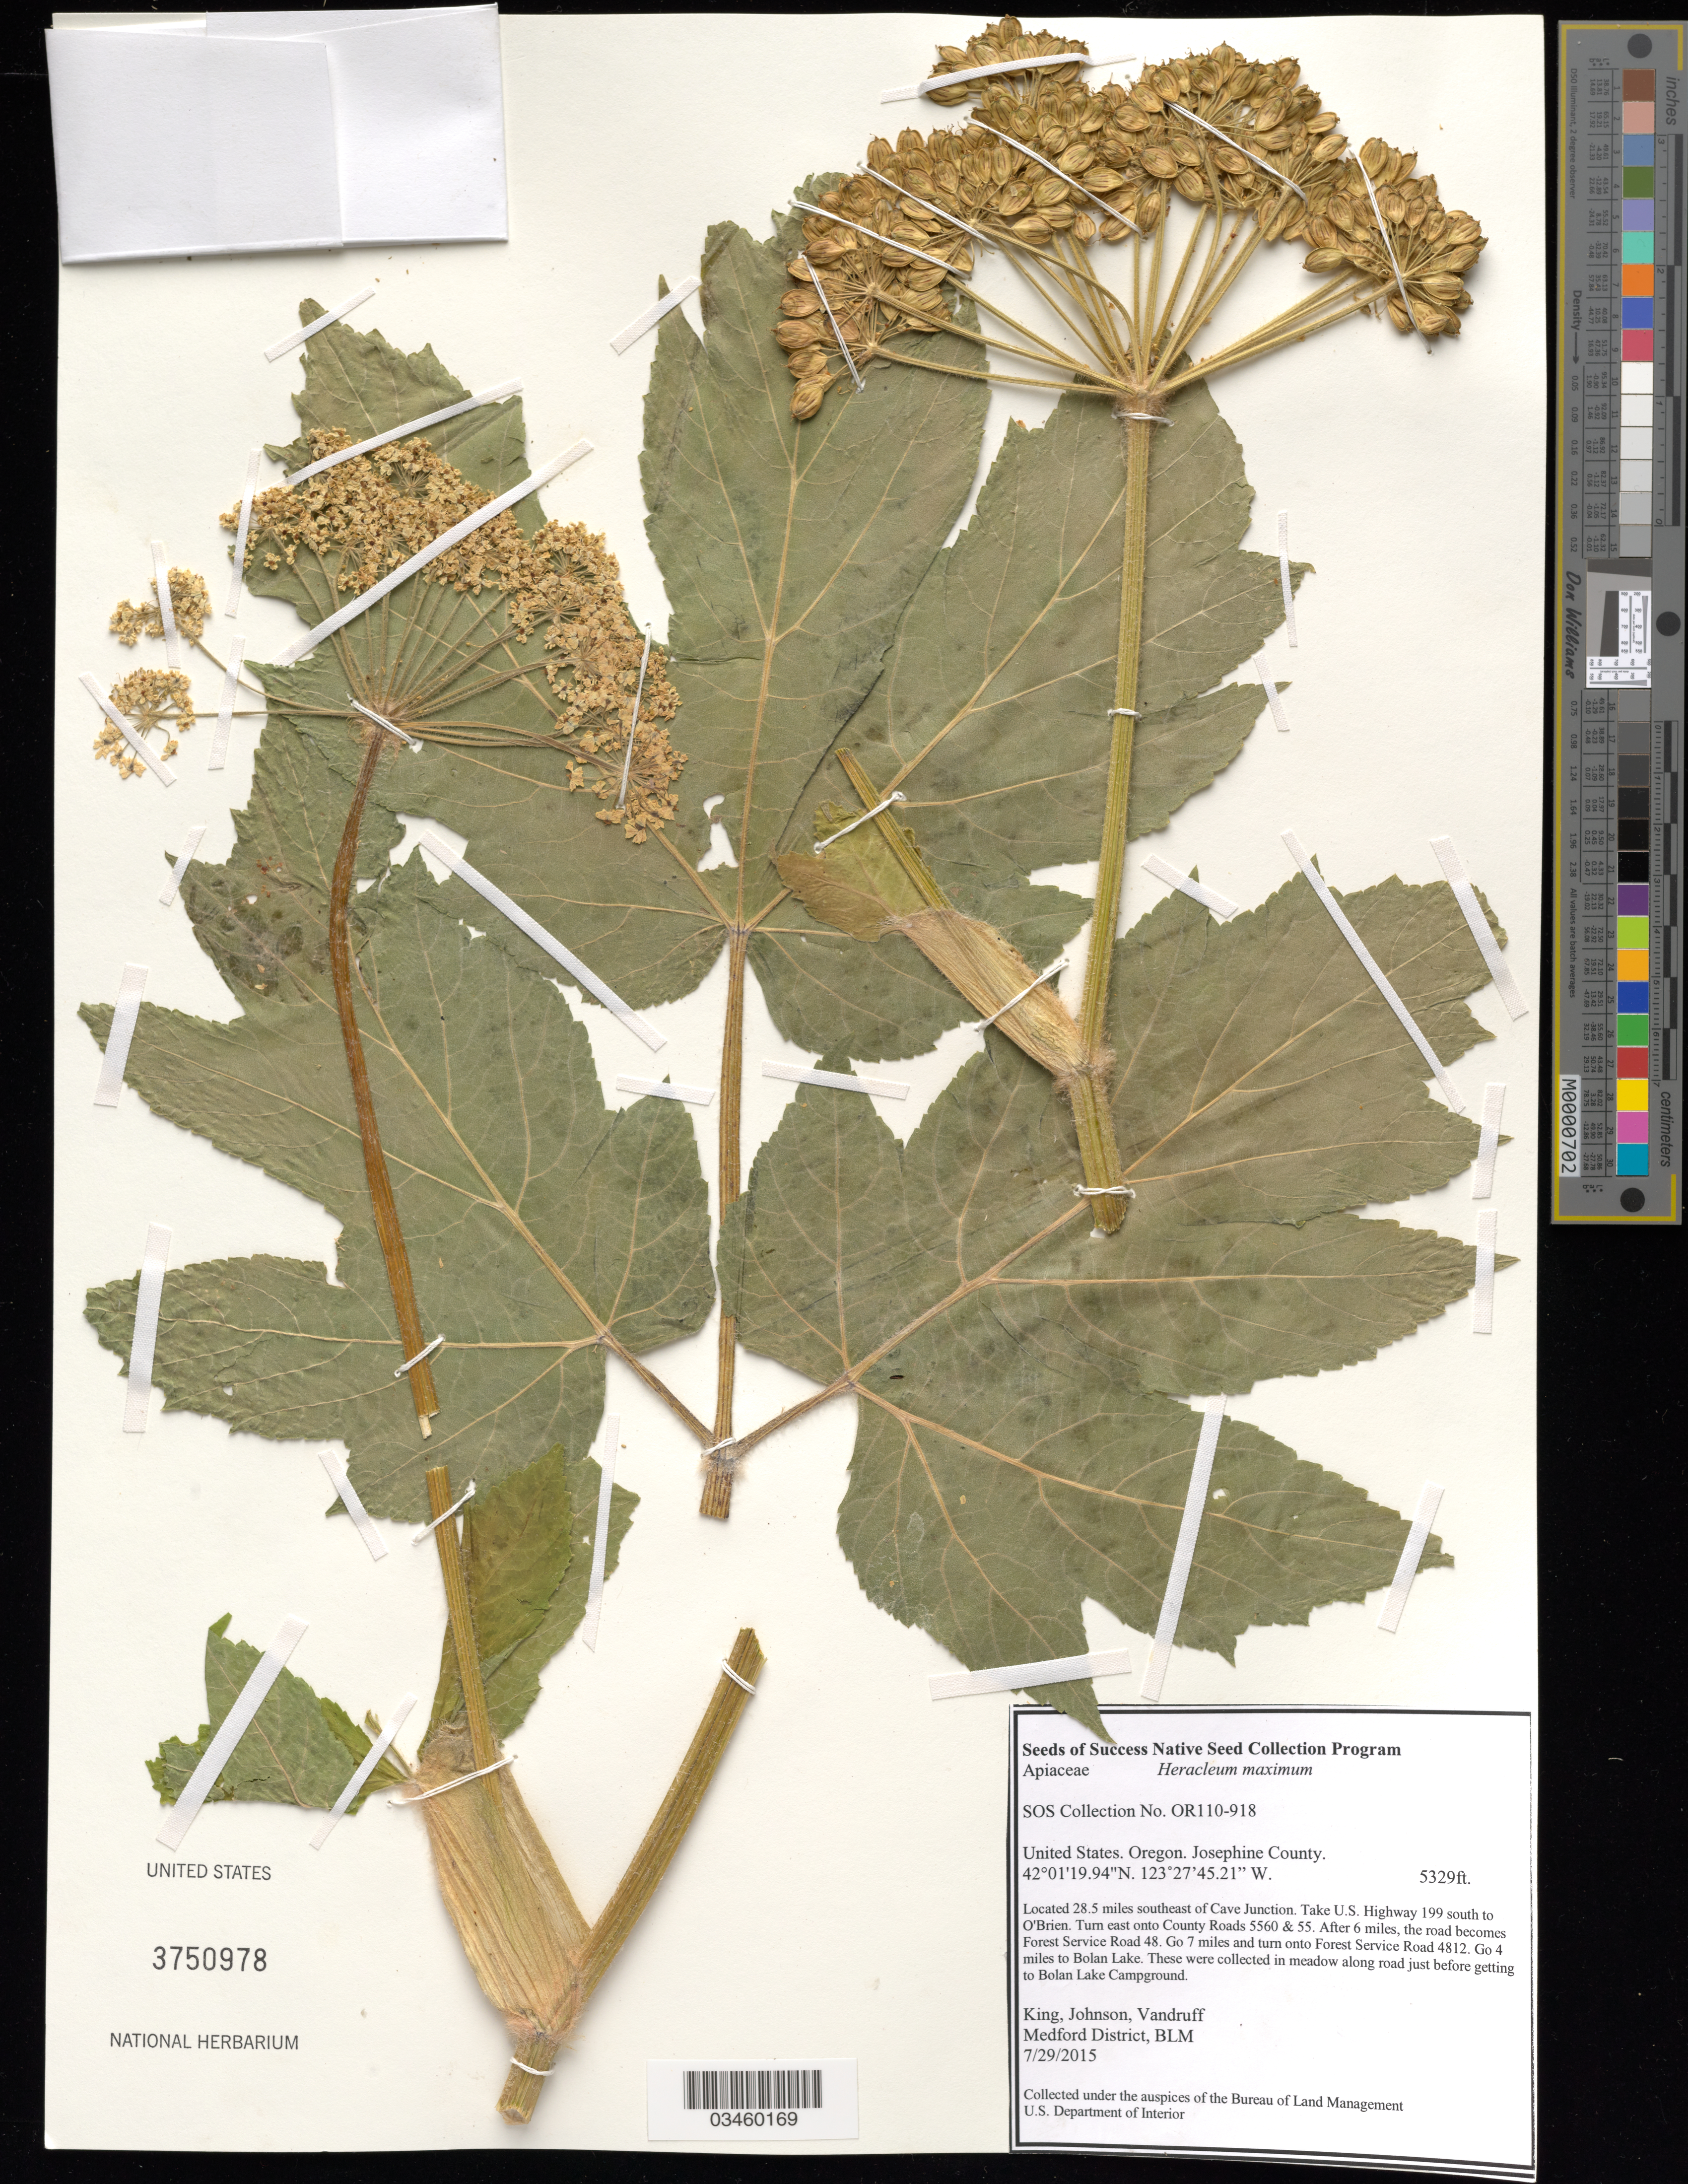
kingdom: Plantae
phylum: Tracheophyta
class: Magnoliopsida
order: Apiales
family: Apiaceae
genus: Heracleum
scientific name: Heracleum maximum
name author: W. Bartram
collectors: King, --, -- Johnson & -. Vandruff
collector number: OR110-918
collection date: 2015-07-29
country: United States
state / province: Oregon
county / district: Josephine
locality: Bolan Lake, Meadow below lake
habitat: Montane meadow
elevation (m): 1624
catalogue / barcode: US 3750978